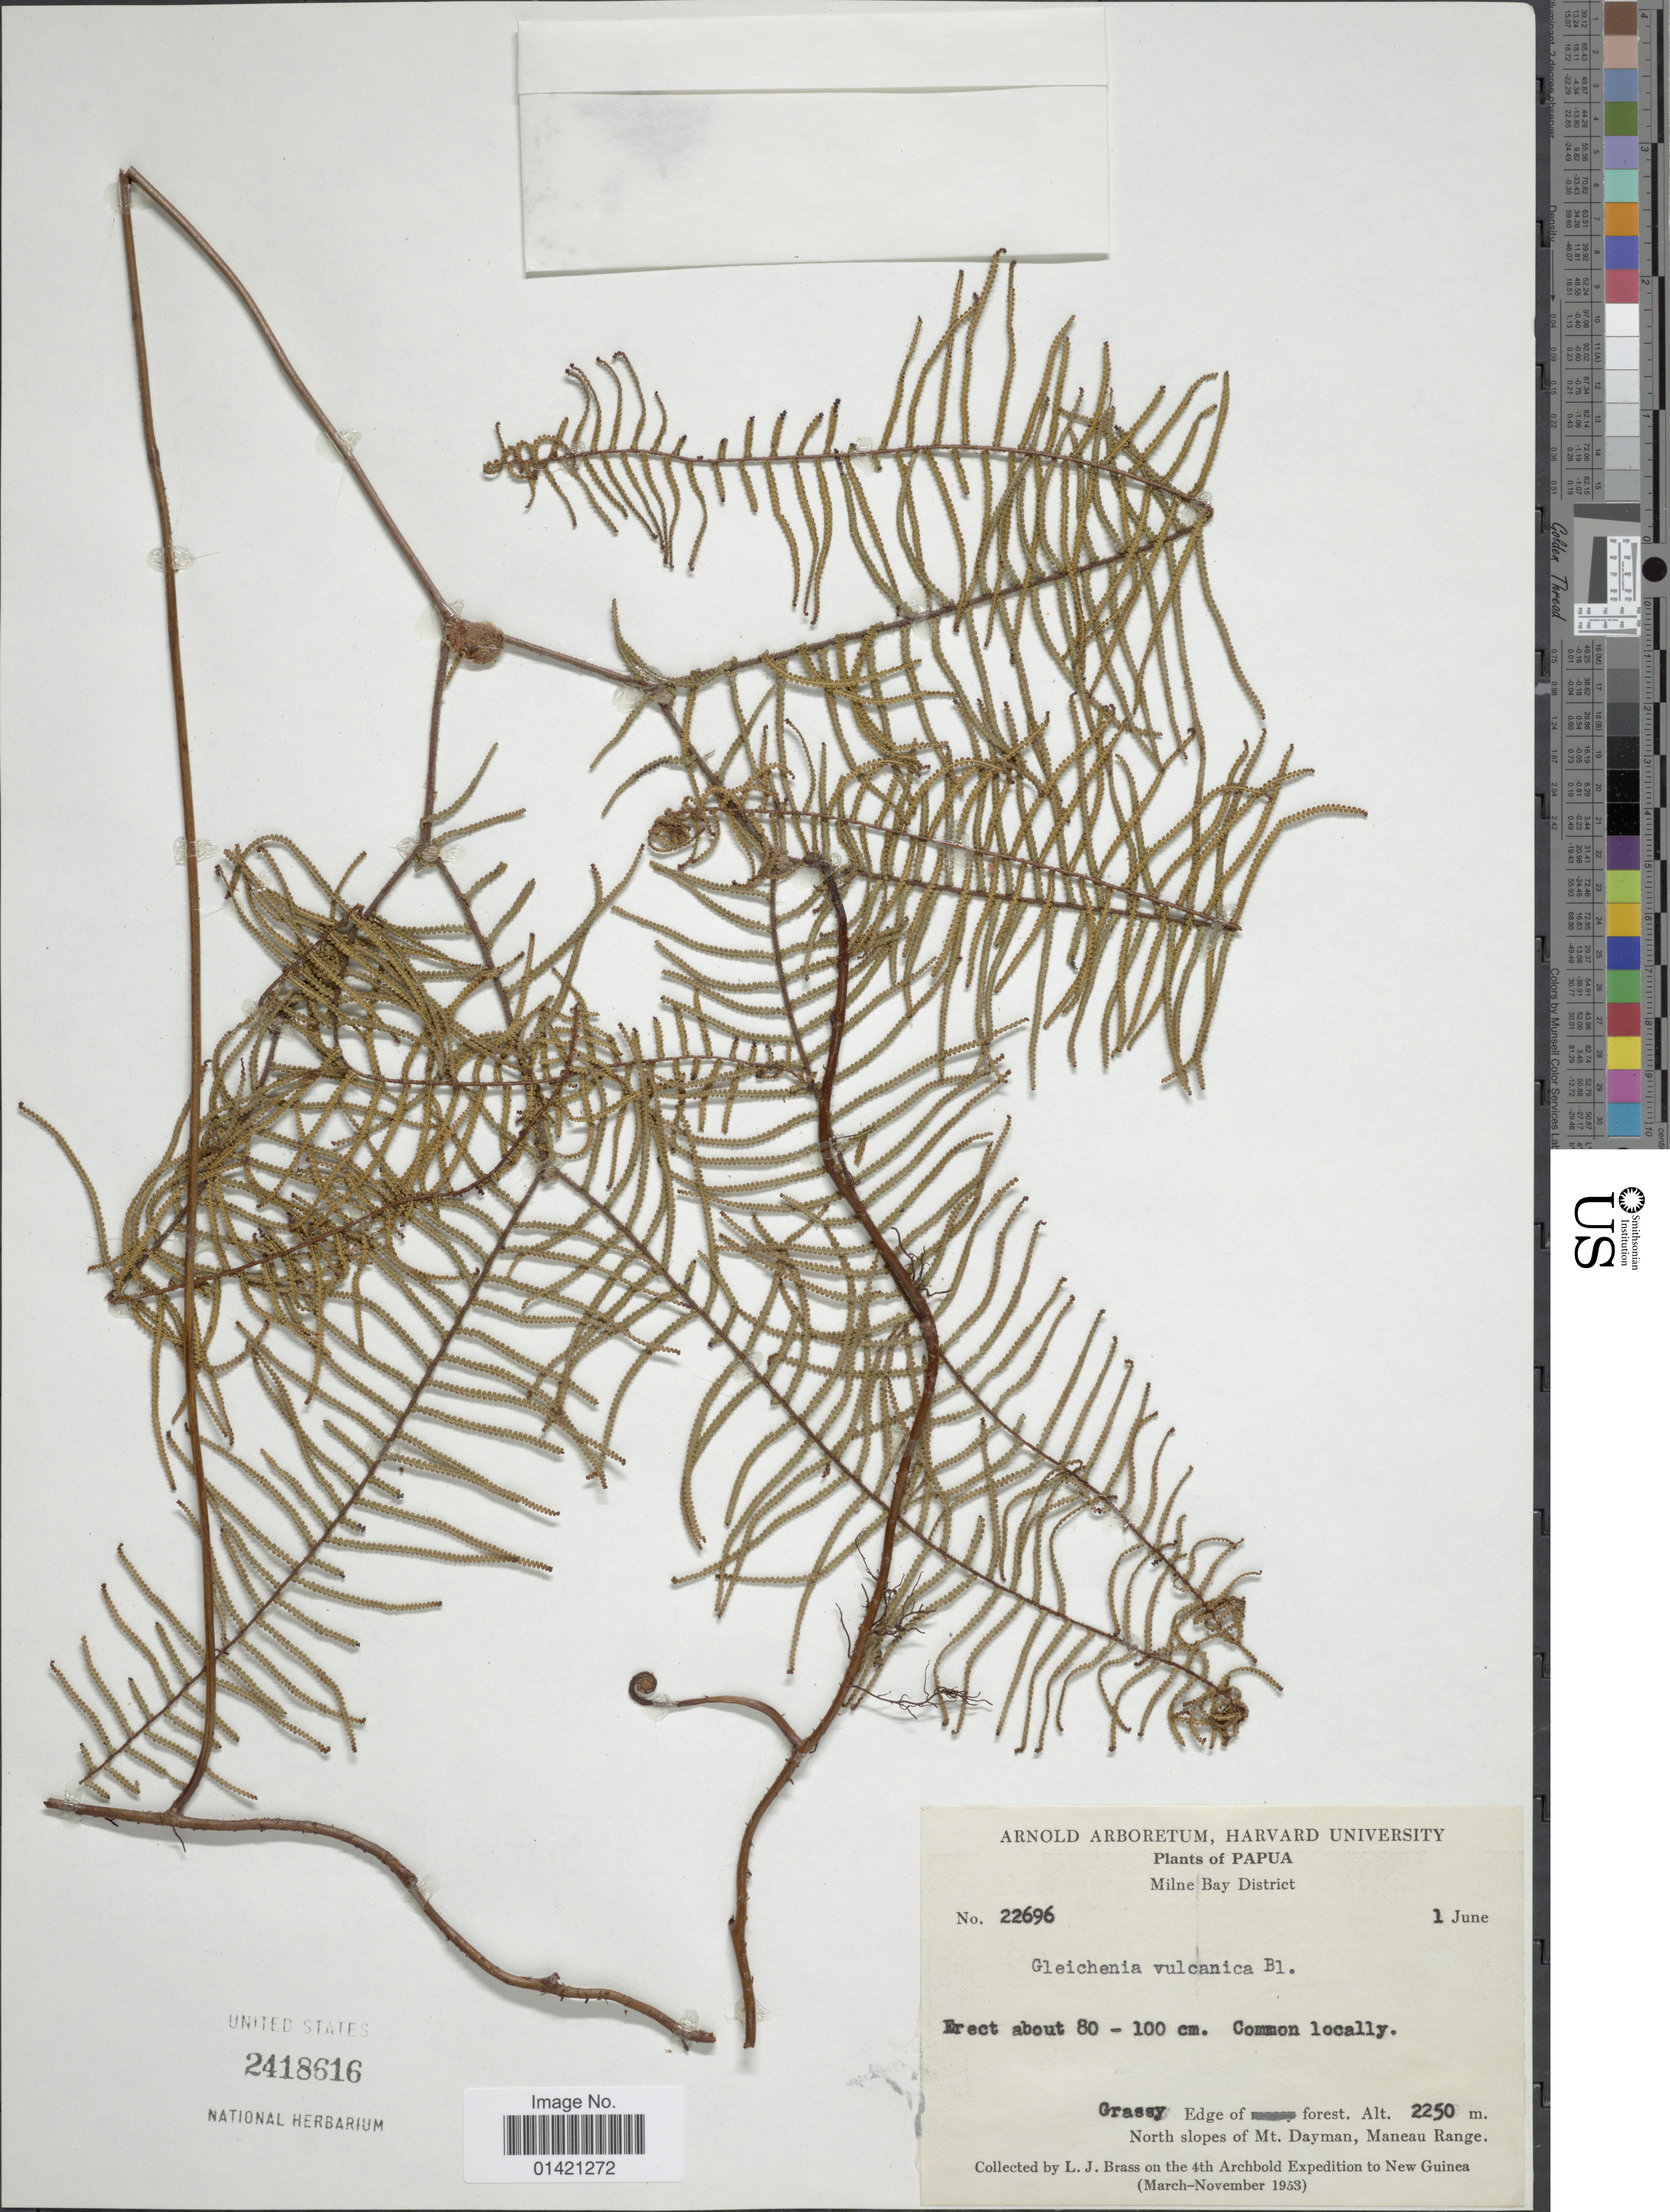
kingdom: Plantae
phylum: Tracheophyta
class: Polypodiopsida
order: Gleicheniales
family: Gleicheniaceae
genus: Gleichenia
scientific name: Gleichenia vulcanica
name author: Blume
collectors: L. J. Brass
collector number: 22696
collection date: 1953-06-01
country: Papua New Guinea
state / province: Milne Bay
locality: Milne Bay District. Papua. North slopes of Mt. Dayman, Maneau Range.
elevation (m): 2250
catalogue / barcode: US 2418616